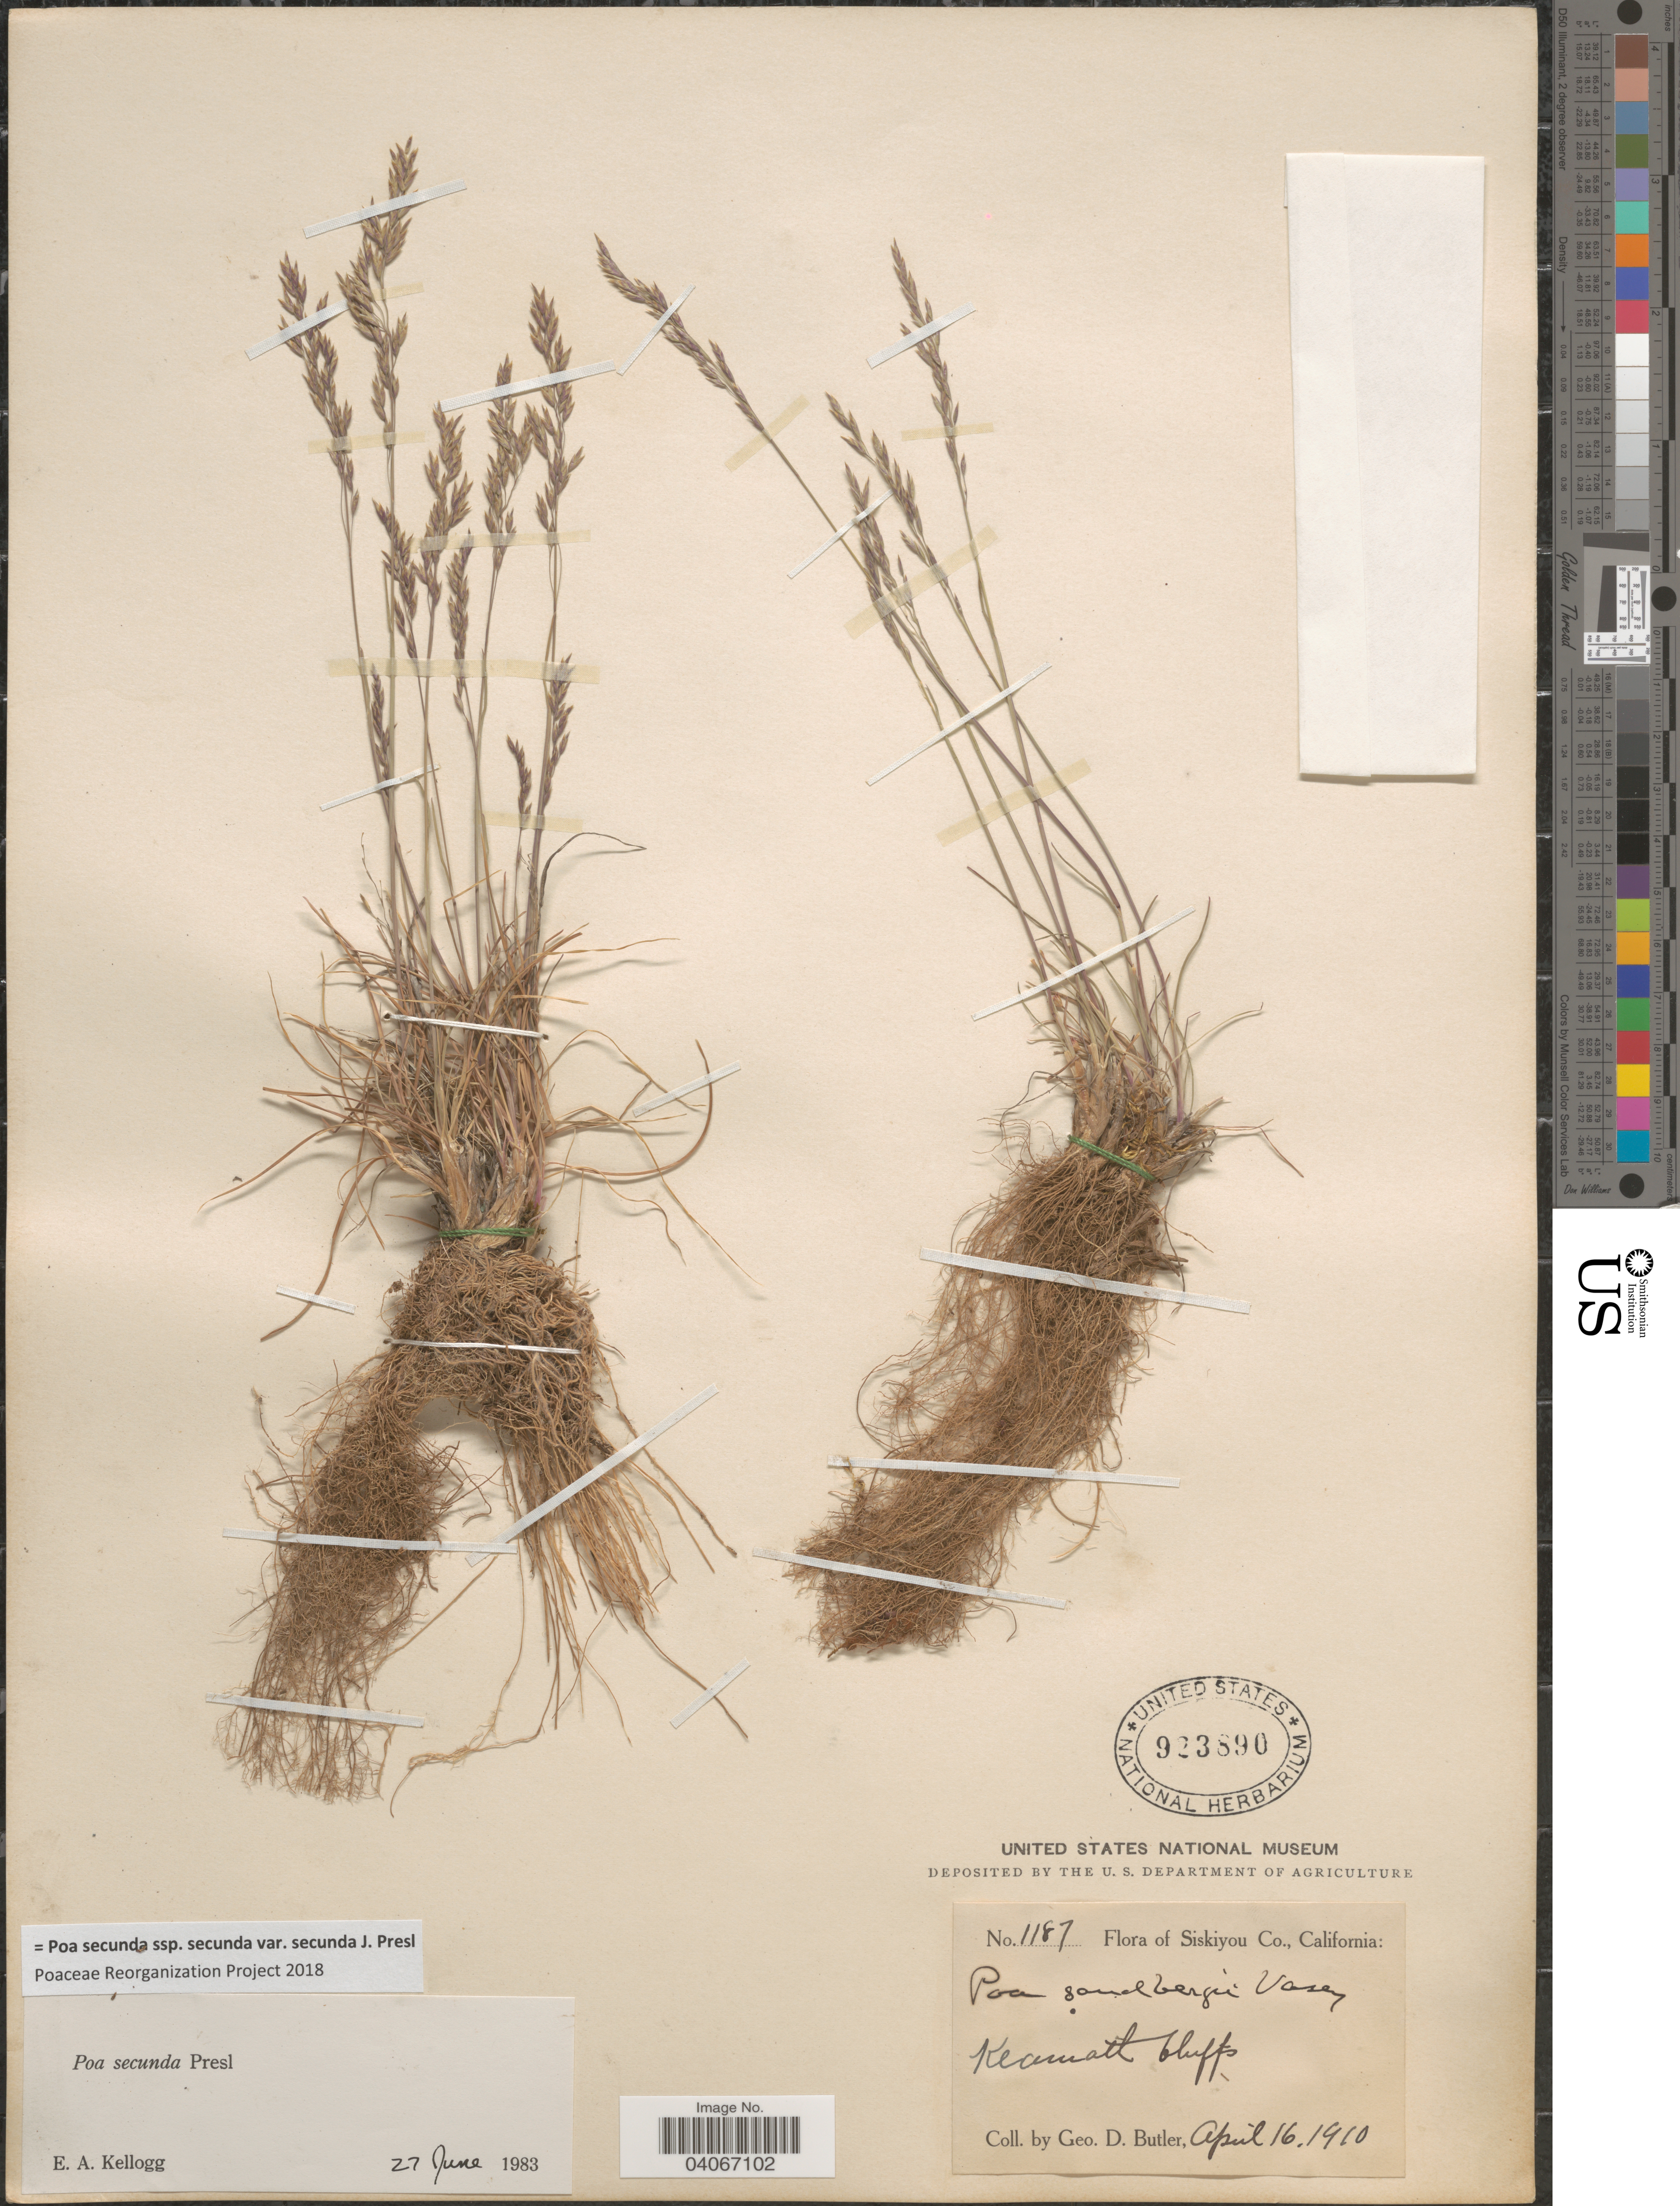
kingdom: Plantae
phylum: Tracheophyta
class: Liliopsida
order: Poales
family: Poaceae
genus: Poa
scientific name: Poa secunda subsp. secunda var. secunda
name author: J. Presl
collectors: G. D. Butler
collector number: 1187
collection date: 1910-04-16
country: United States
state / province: California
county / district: Siskiyou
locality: Siskiyou Co. Klamath bluffs.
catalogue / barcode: US 923890